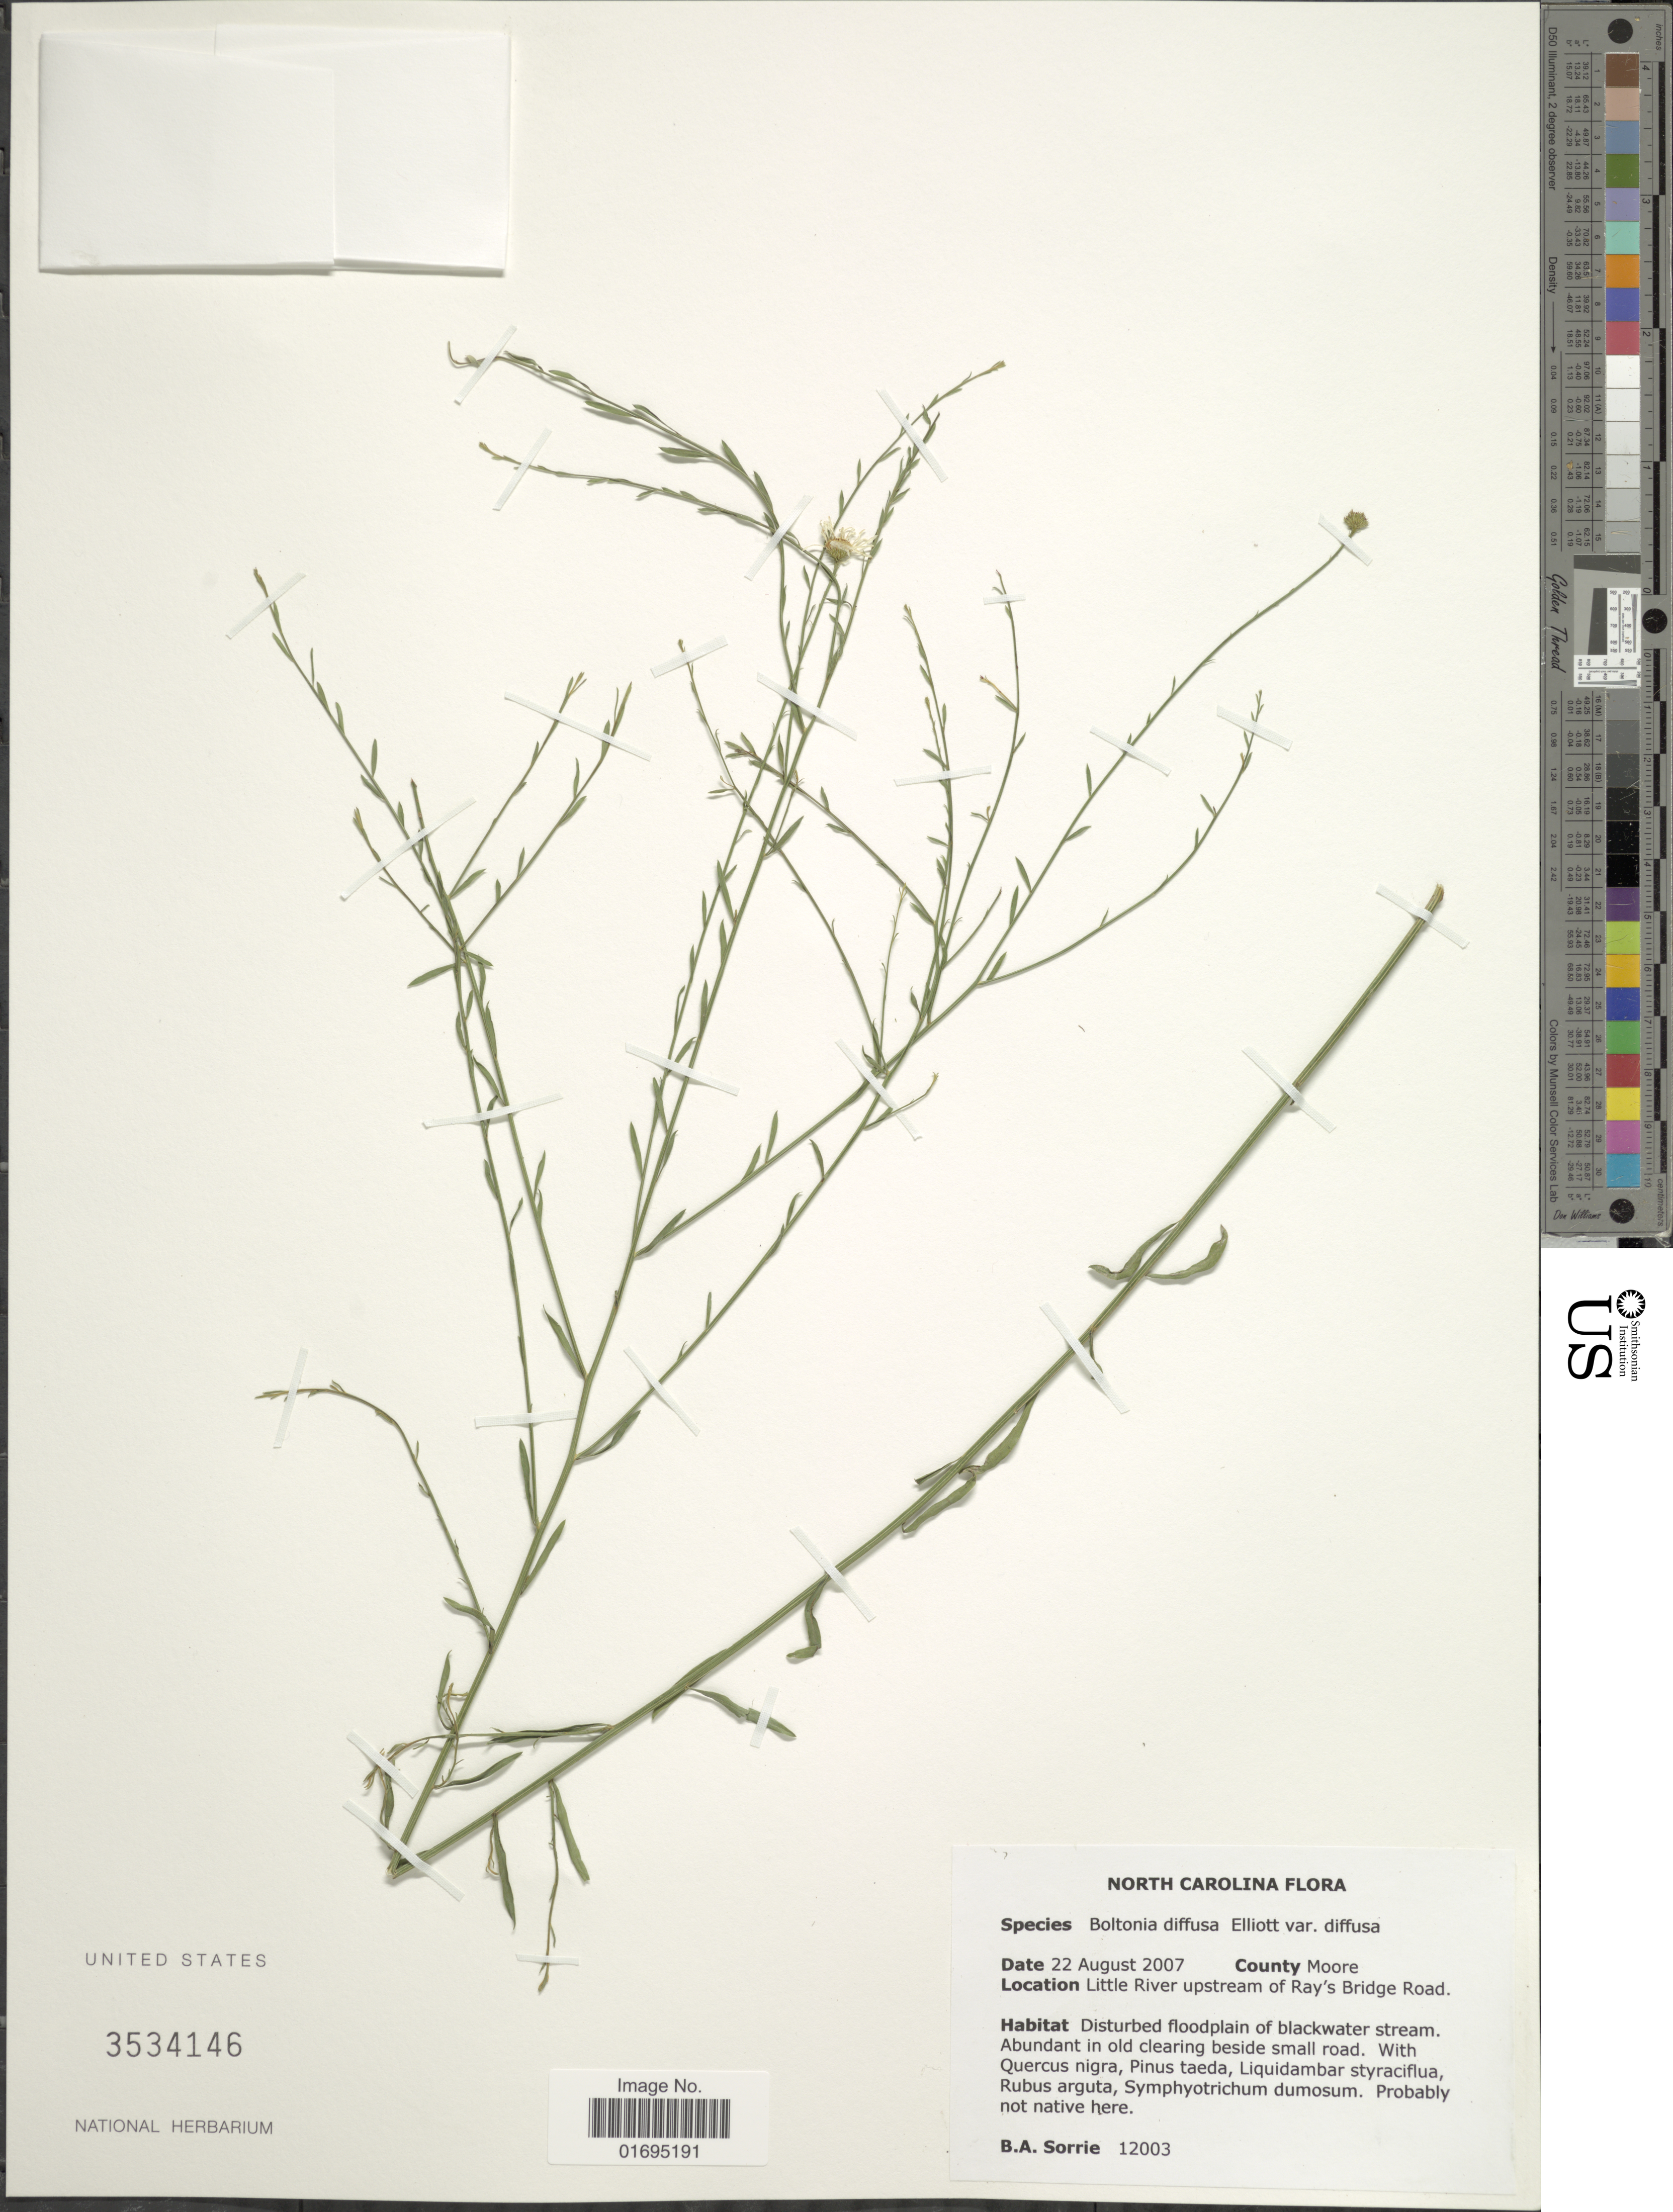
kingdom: Plantae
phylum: Tracheophyta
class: Magnoliopsida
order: Asterales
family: Asteraceae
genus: Boltonia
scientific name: Boltonia diffusa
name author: Elliott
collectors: B. Sorrie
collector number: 12003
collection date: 2007-08-22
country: United States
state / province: North Carolina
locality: Little River upstream of Ray's Bridge Road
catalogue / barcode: US 3534146